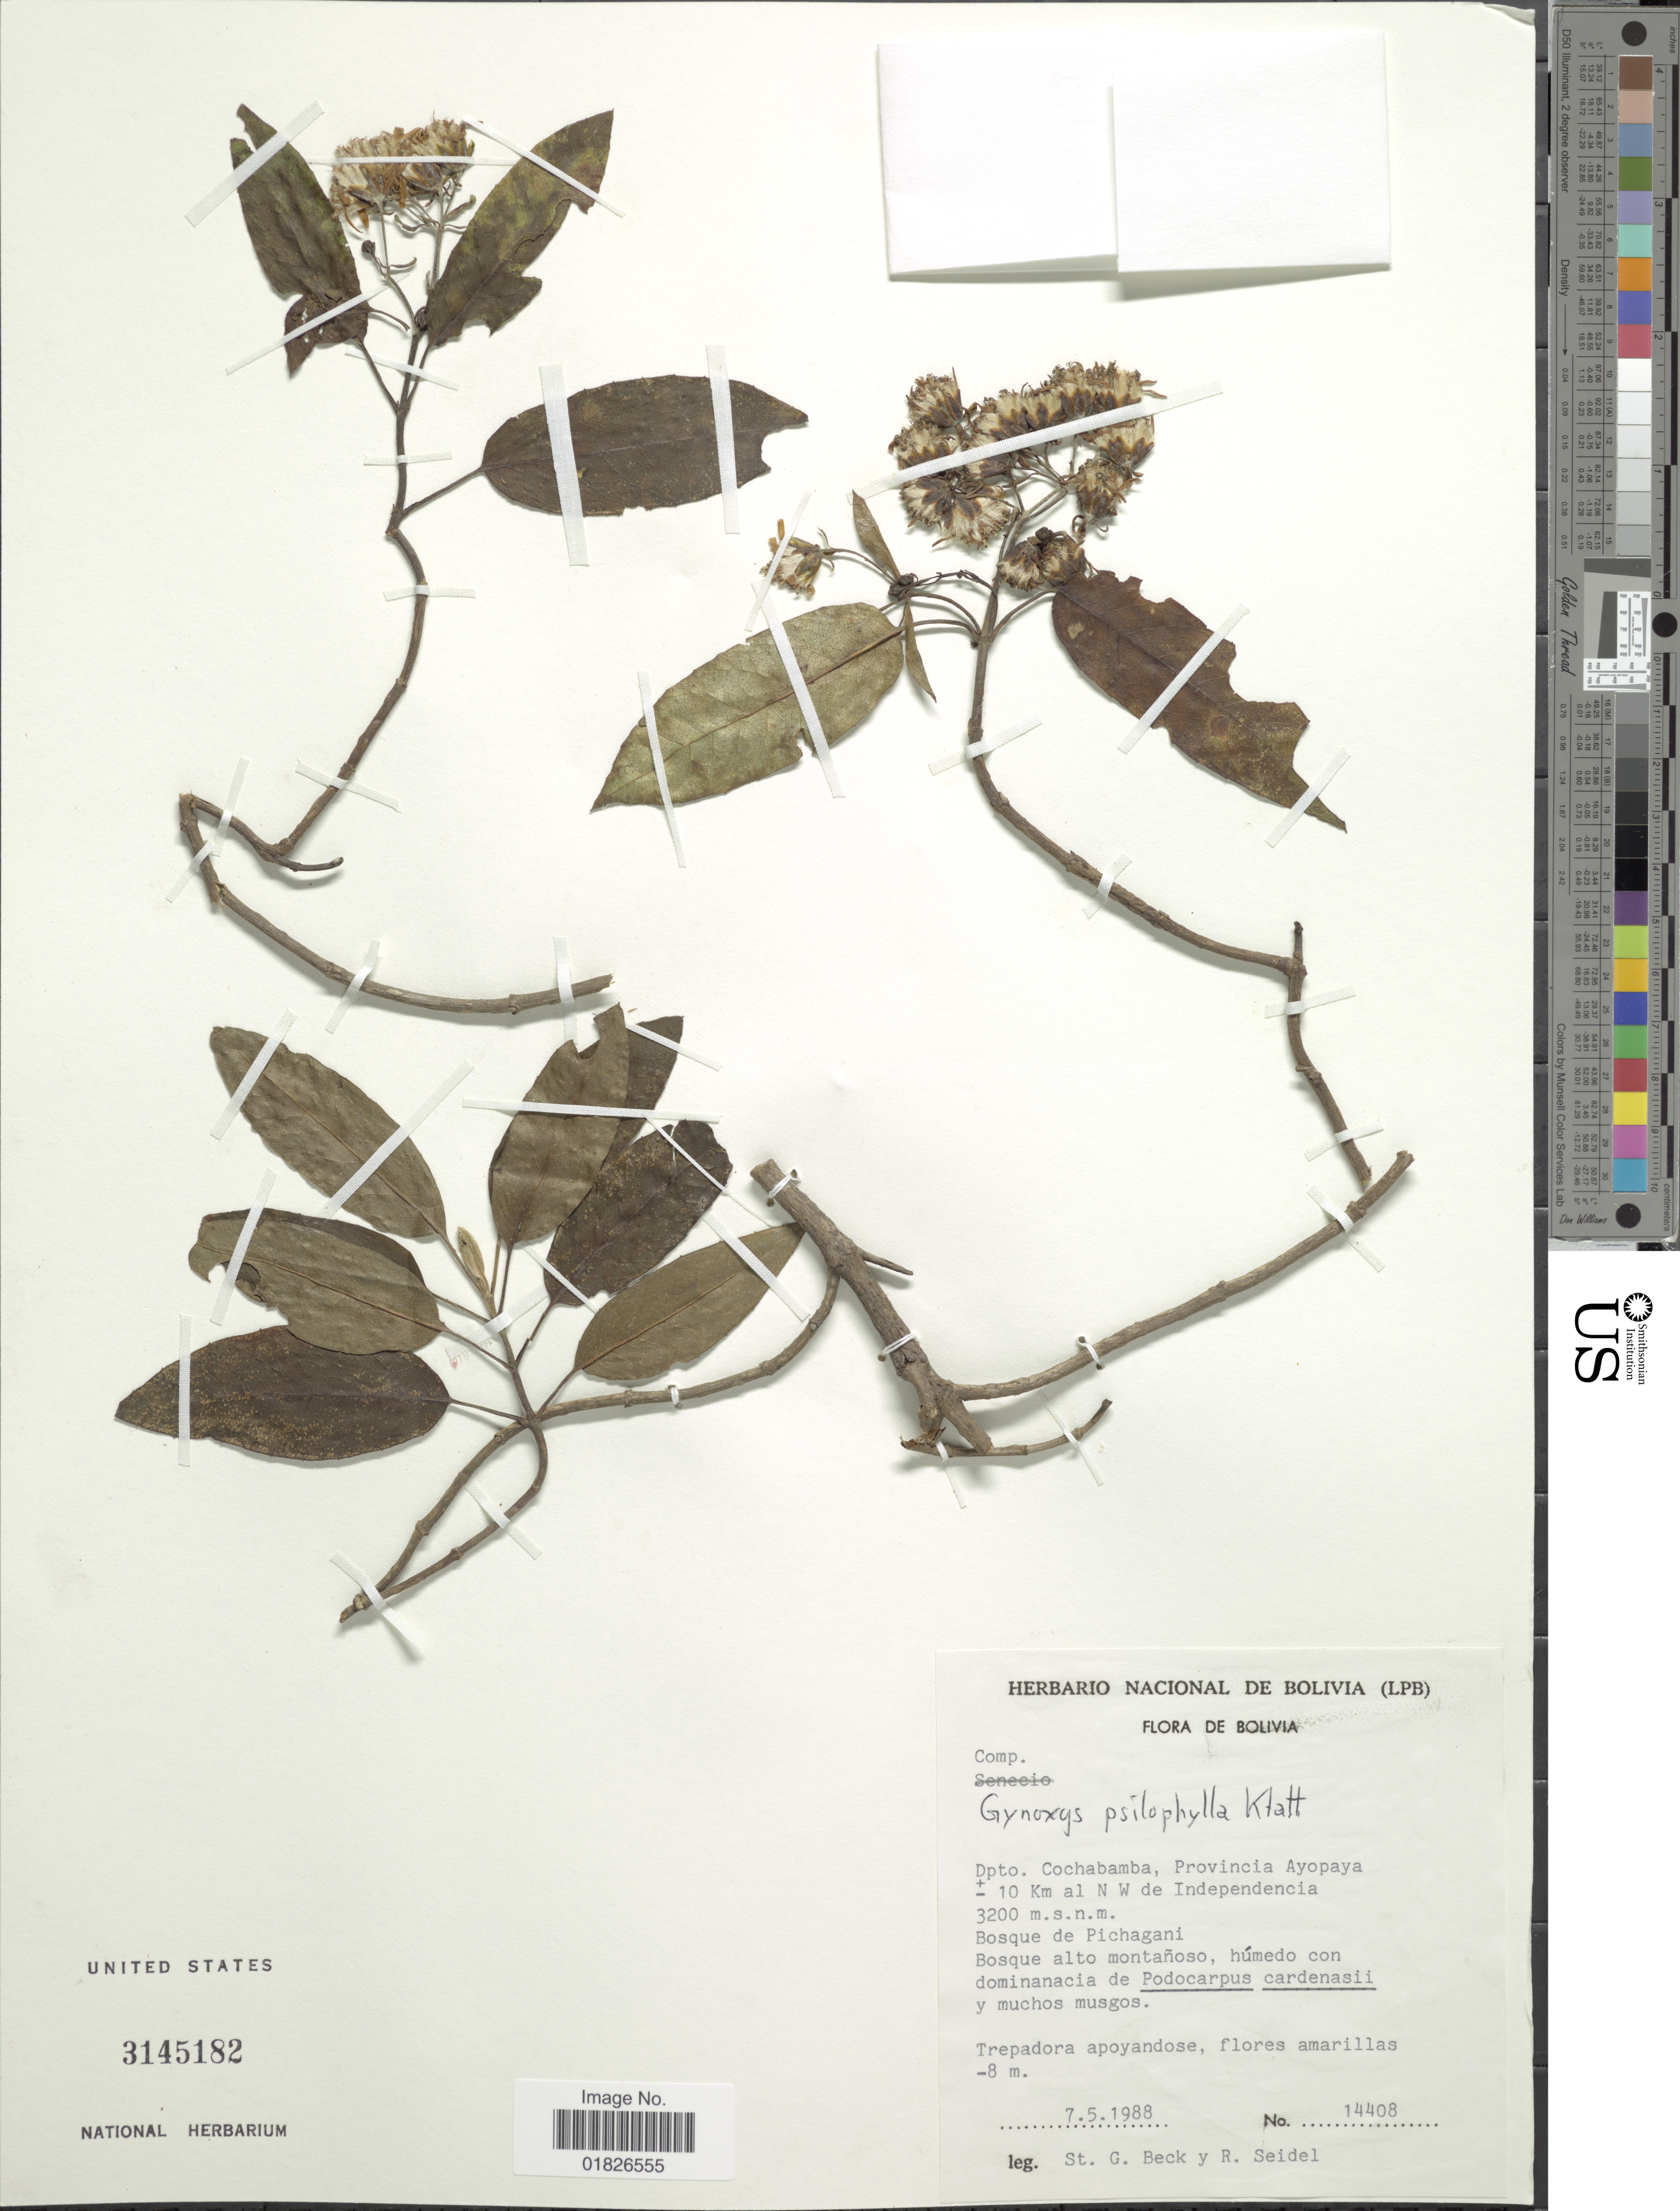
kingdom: Plantae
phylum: Tracheophyta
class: Magnoliopsida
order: Asterales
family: Asteraceae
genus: Gynoxys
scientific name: Gynoxys psilophylla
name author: Klatt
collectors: S. G. Beck & R. Seidel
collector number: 14408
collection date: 1988-05-07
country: Bolivia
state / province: Cochabamba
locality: Provincia Ayopaya ± 10 km al NW de Independencia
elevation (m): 3200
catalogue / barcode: US 3145182